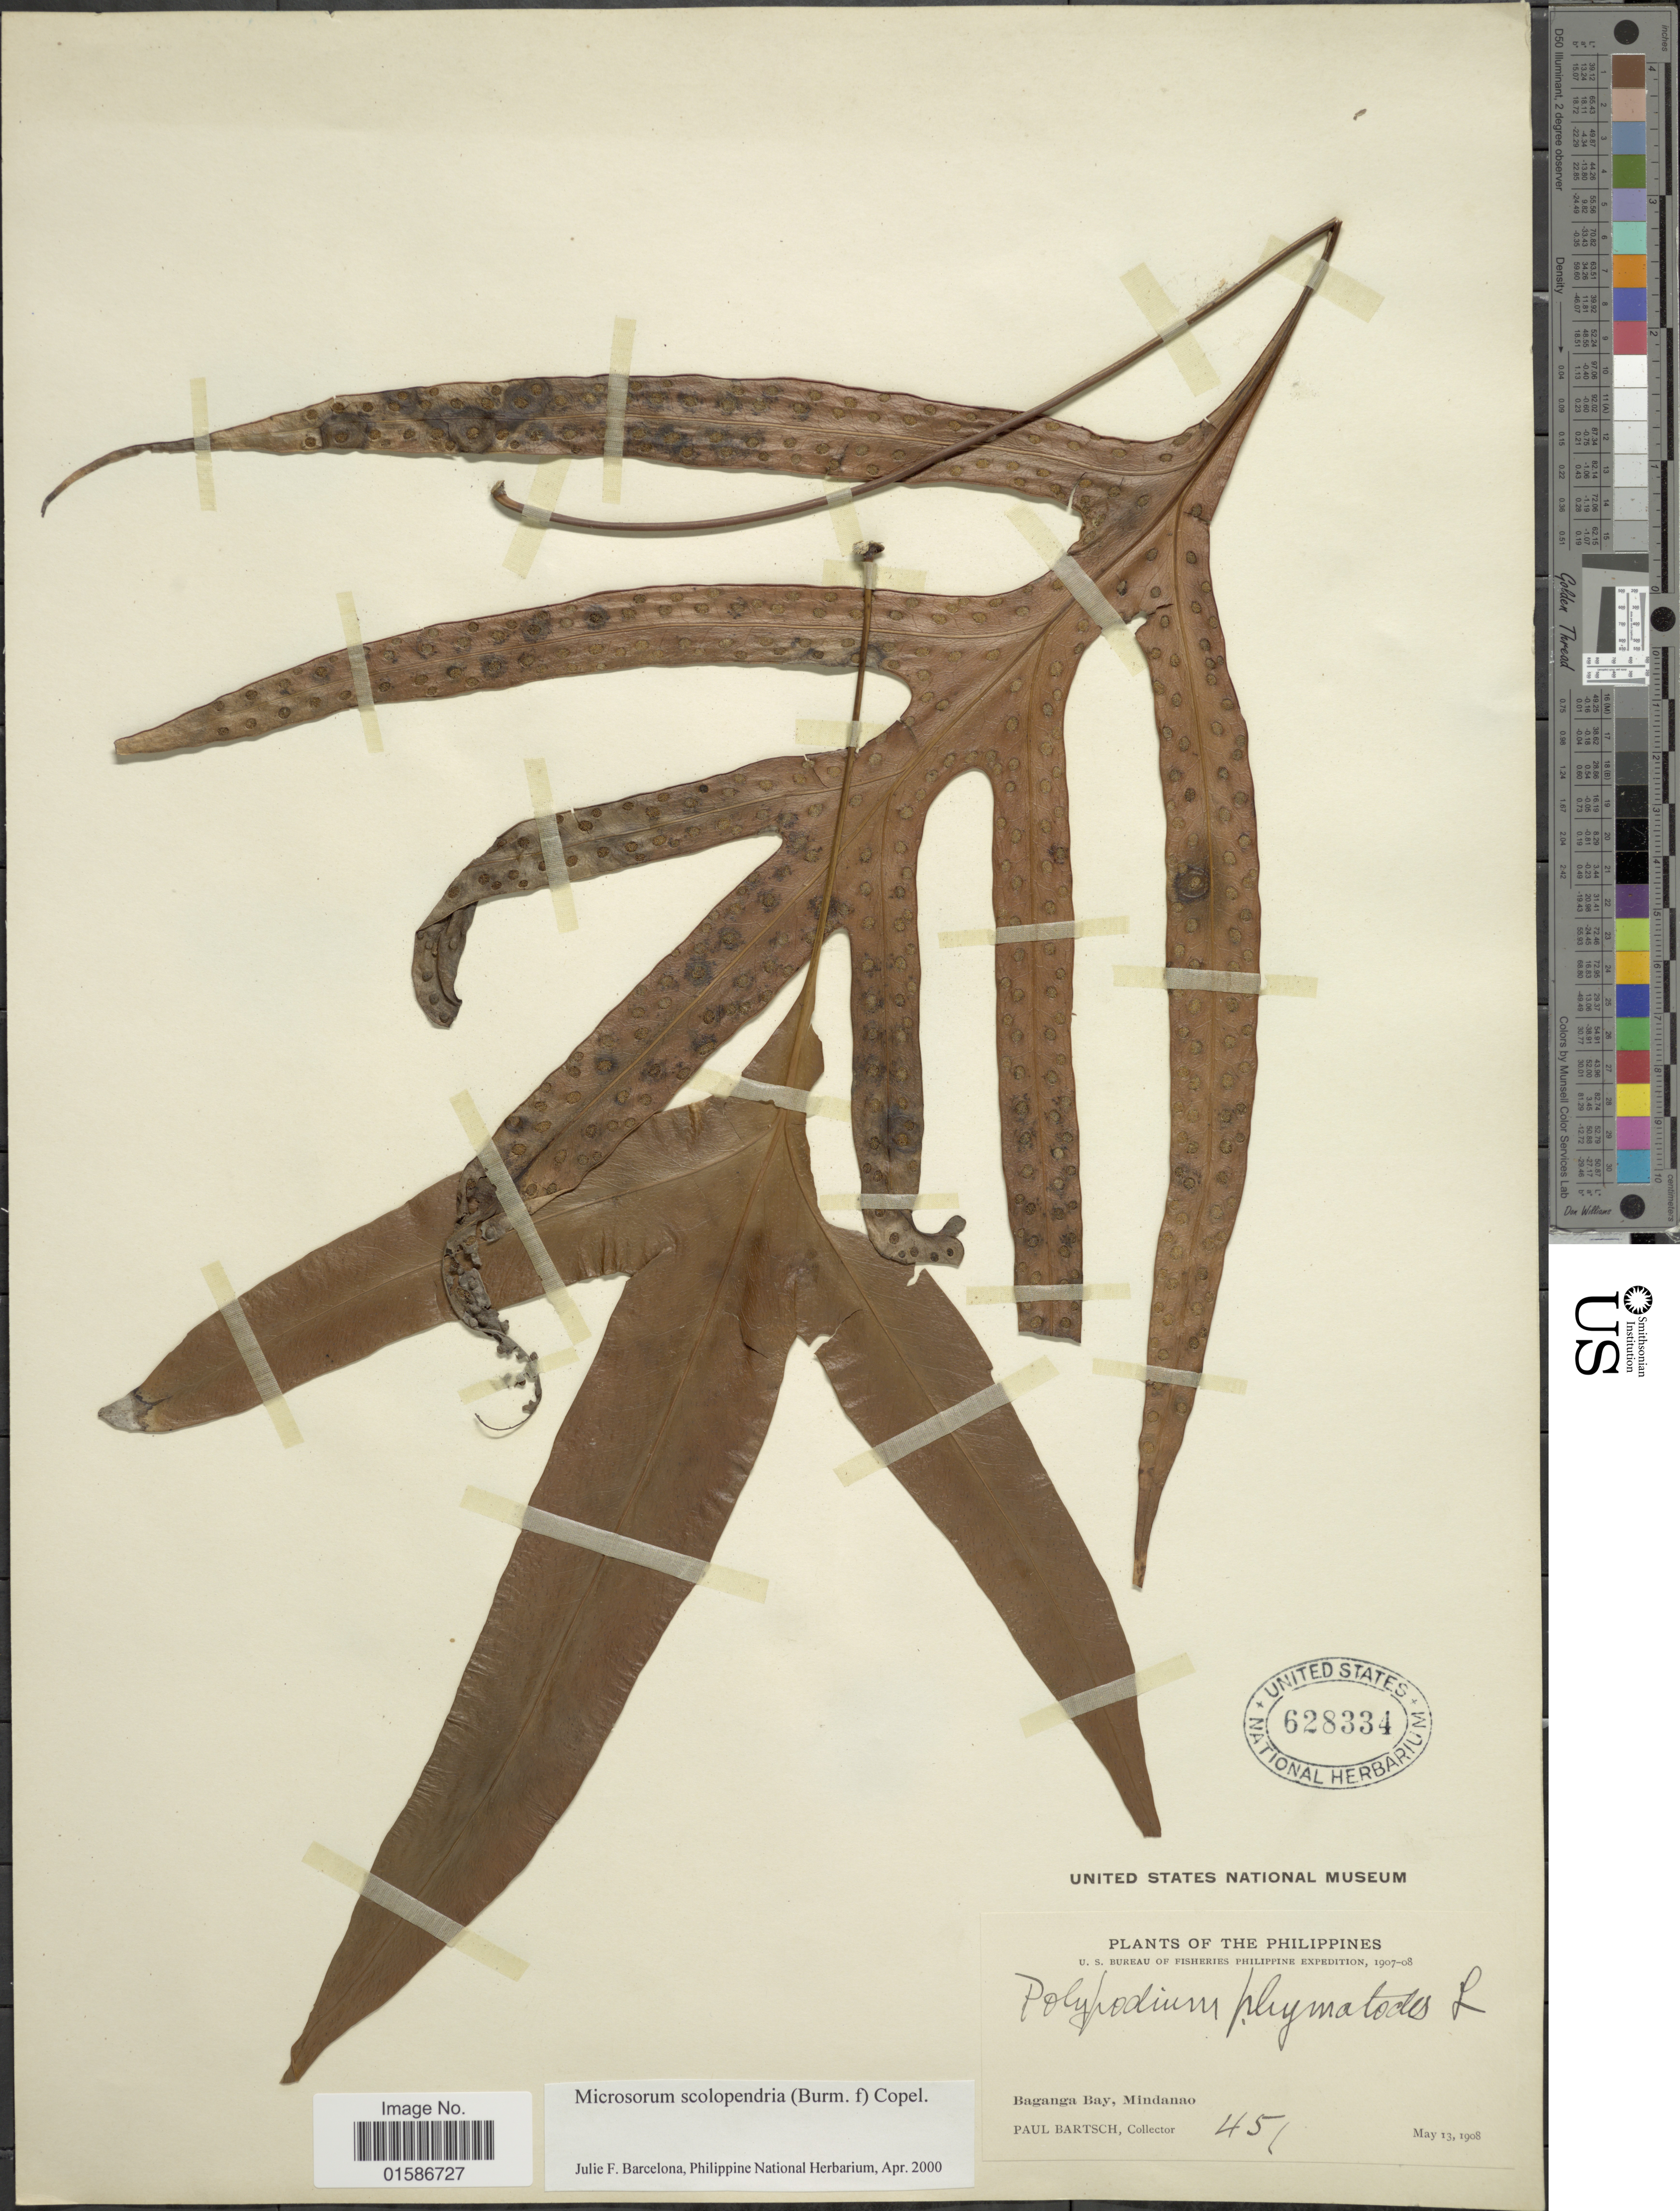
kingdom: Plantae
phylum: Tracheophyta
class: Polypodiopsida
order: Polypodiales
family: Polypodiaceae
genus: Microsorum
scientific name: Microsorum scolopendria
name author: (Burm. f.) Copel.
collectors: P. Bartsch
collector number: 451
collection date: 1908-05-13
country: Philippines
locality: Baganga Bay, Mindanao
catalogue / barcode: US 628334